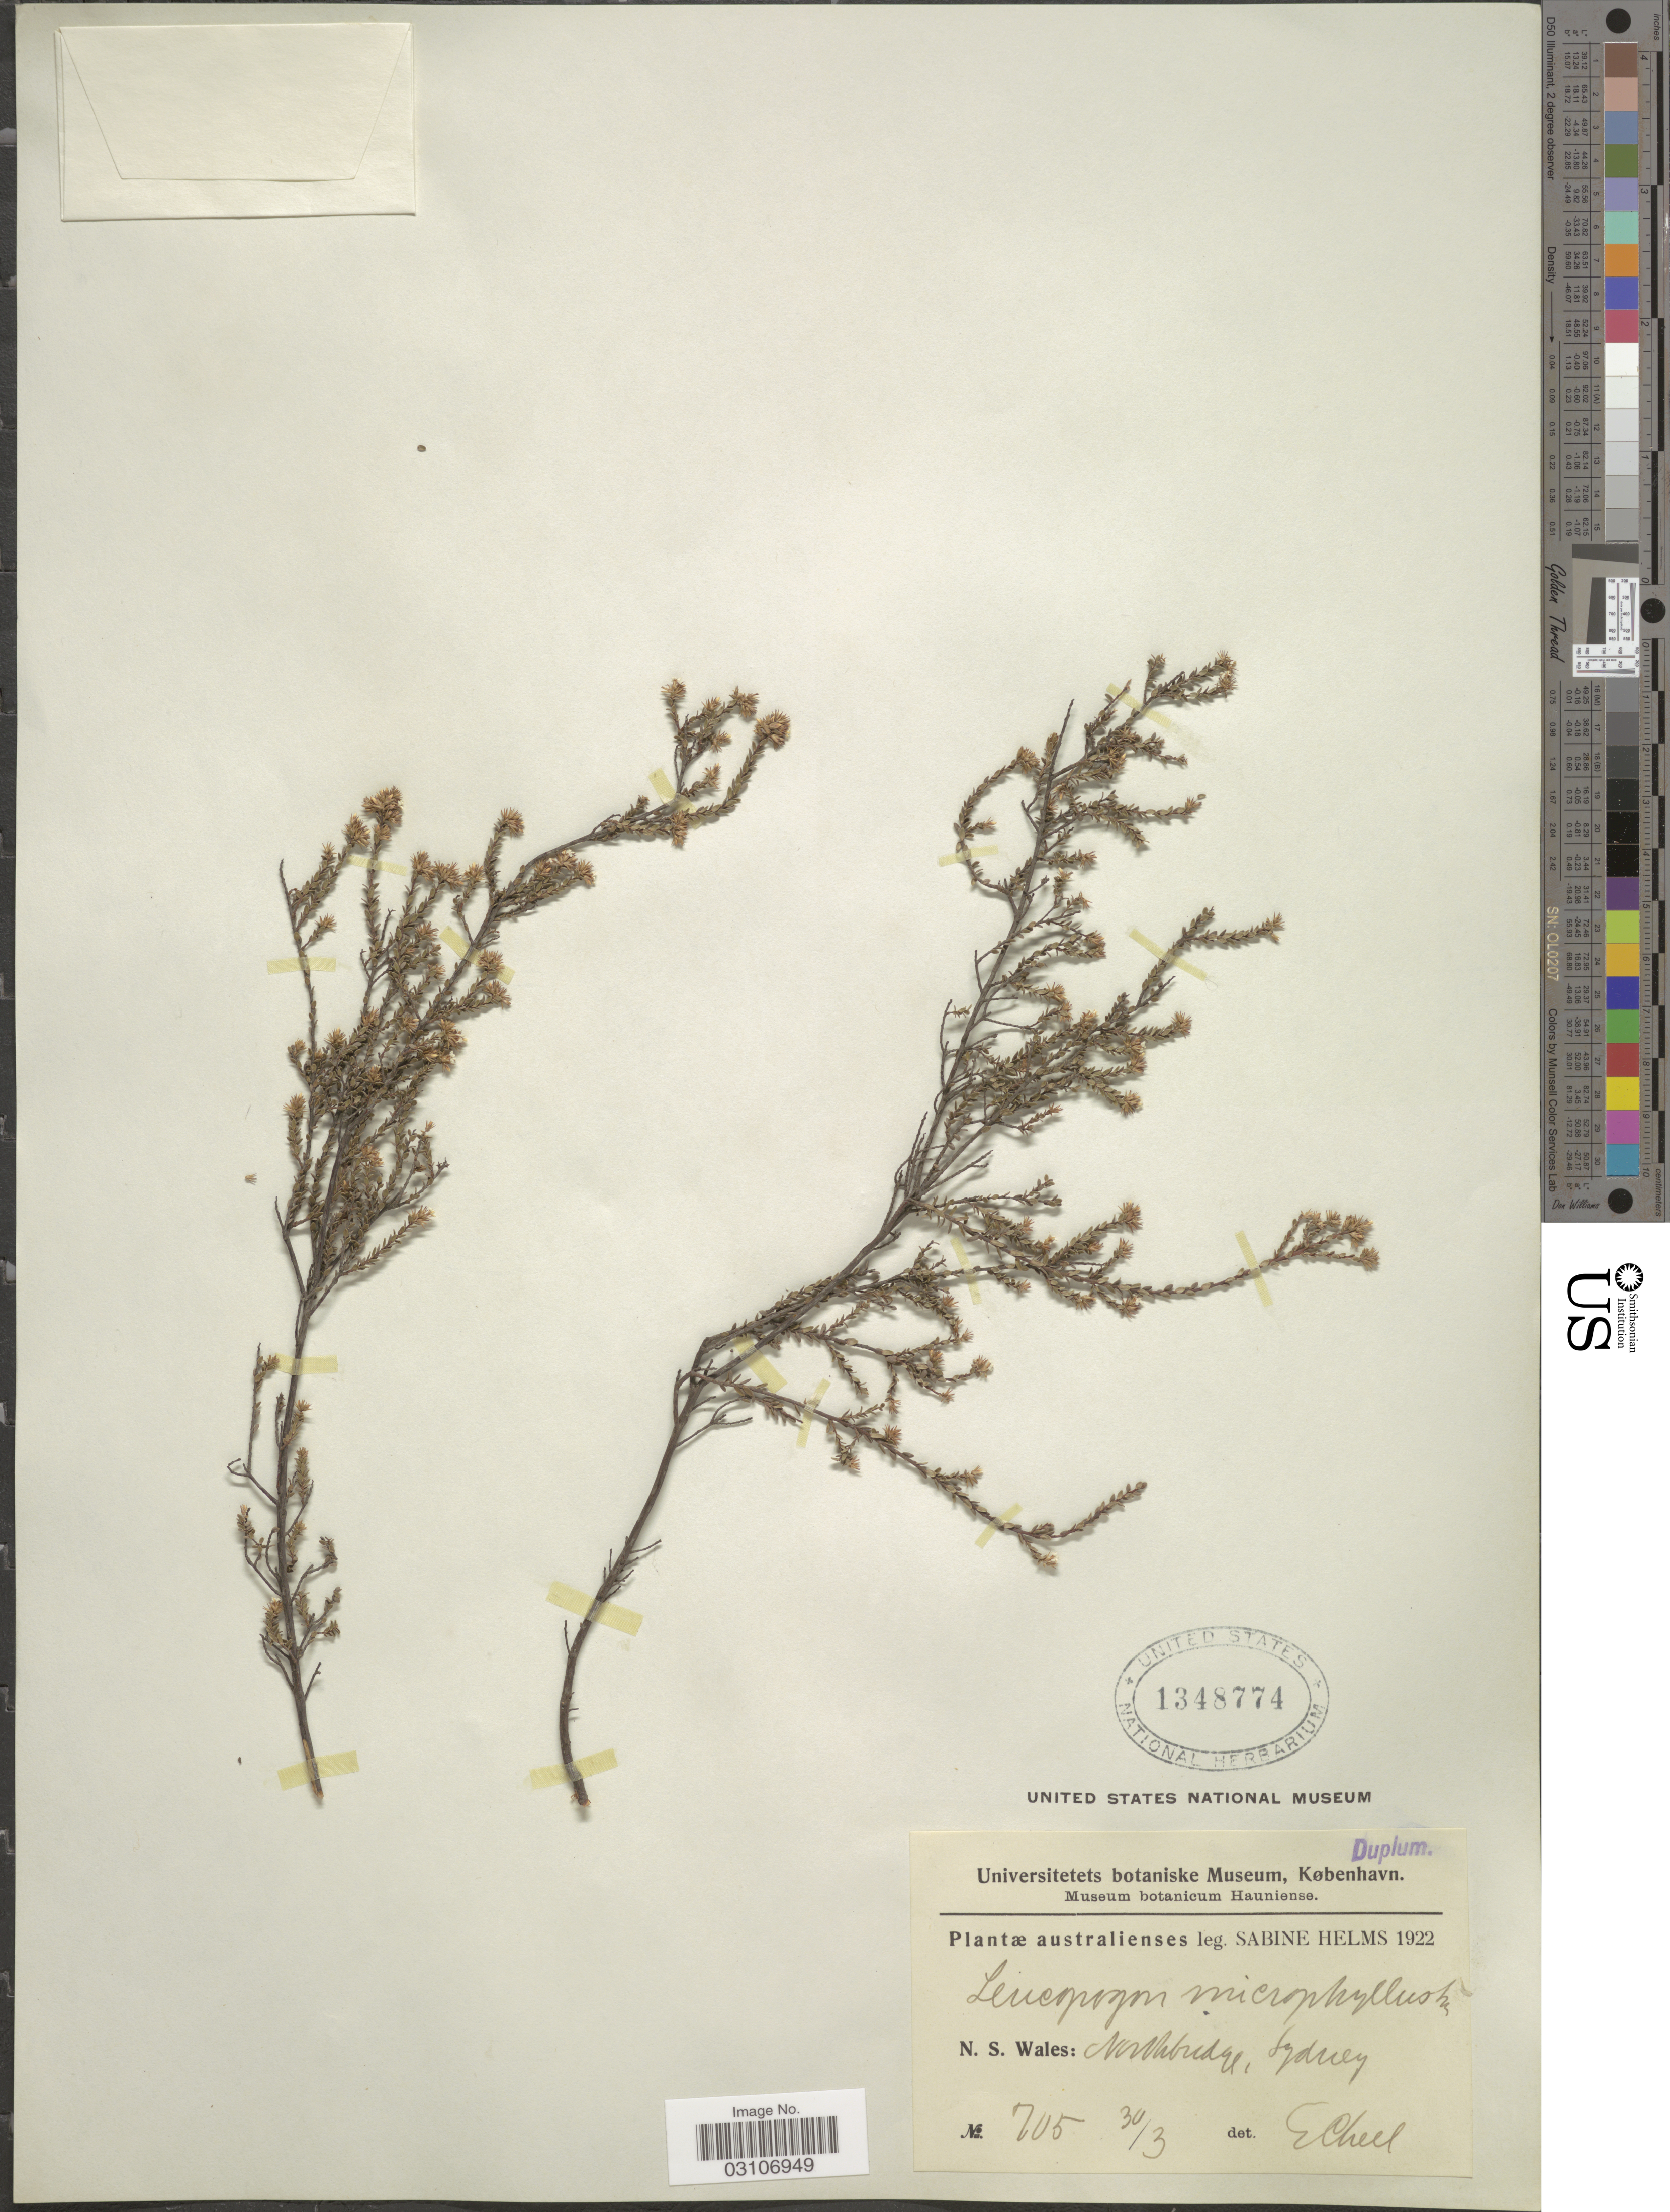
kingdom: Plantae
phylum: Tracheophyta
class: Magnoliopsida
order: Ericales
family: Ericaceae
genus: Leucopogon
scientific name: Leucopogon microphyllus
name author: R. Br.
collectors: S. Helms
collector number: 705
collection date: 1922-03-30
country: Australia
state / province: New South Wales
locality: Northbridge, Sydney.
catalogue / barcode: US 1348774